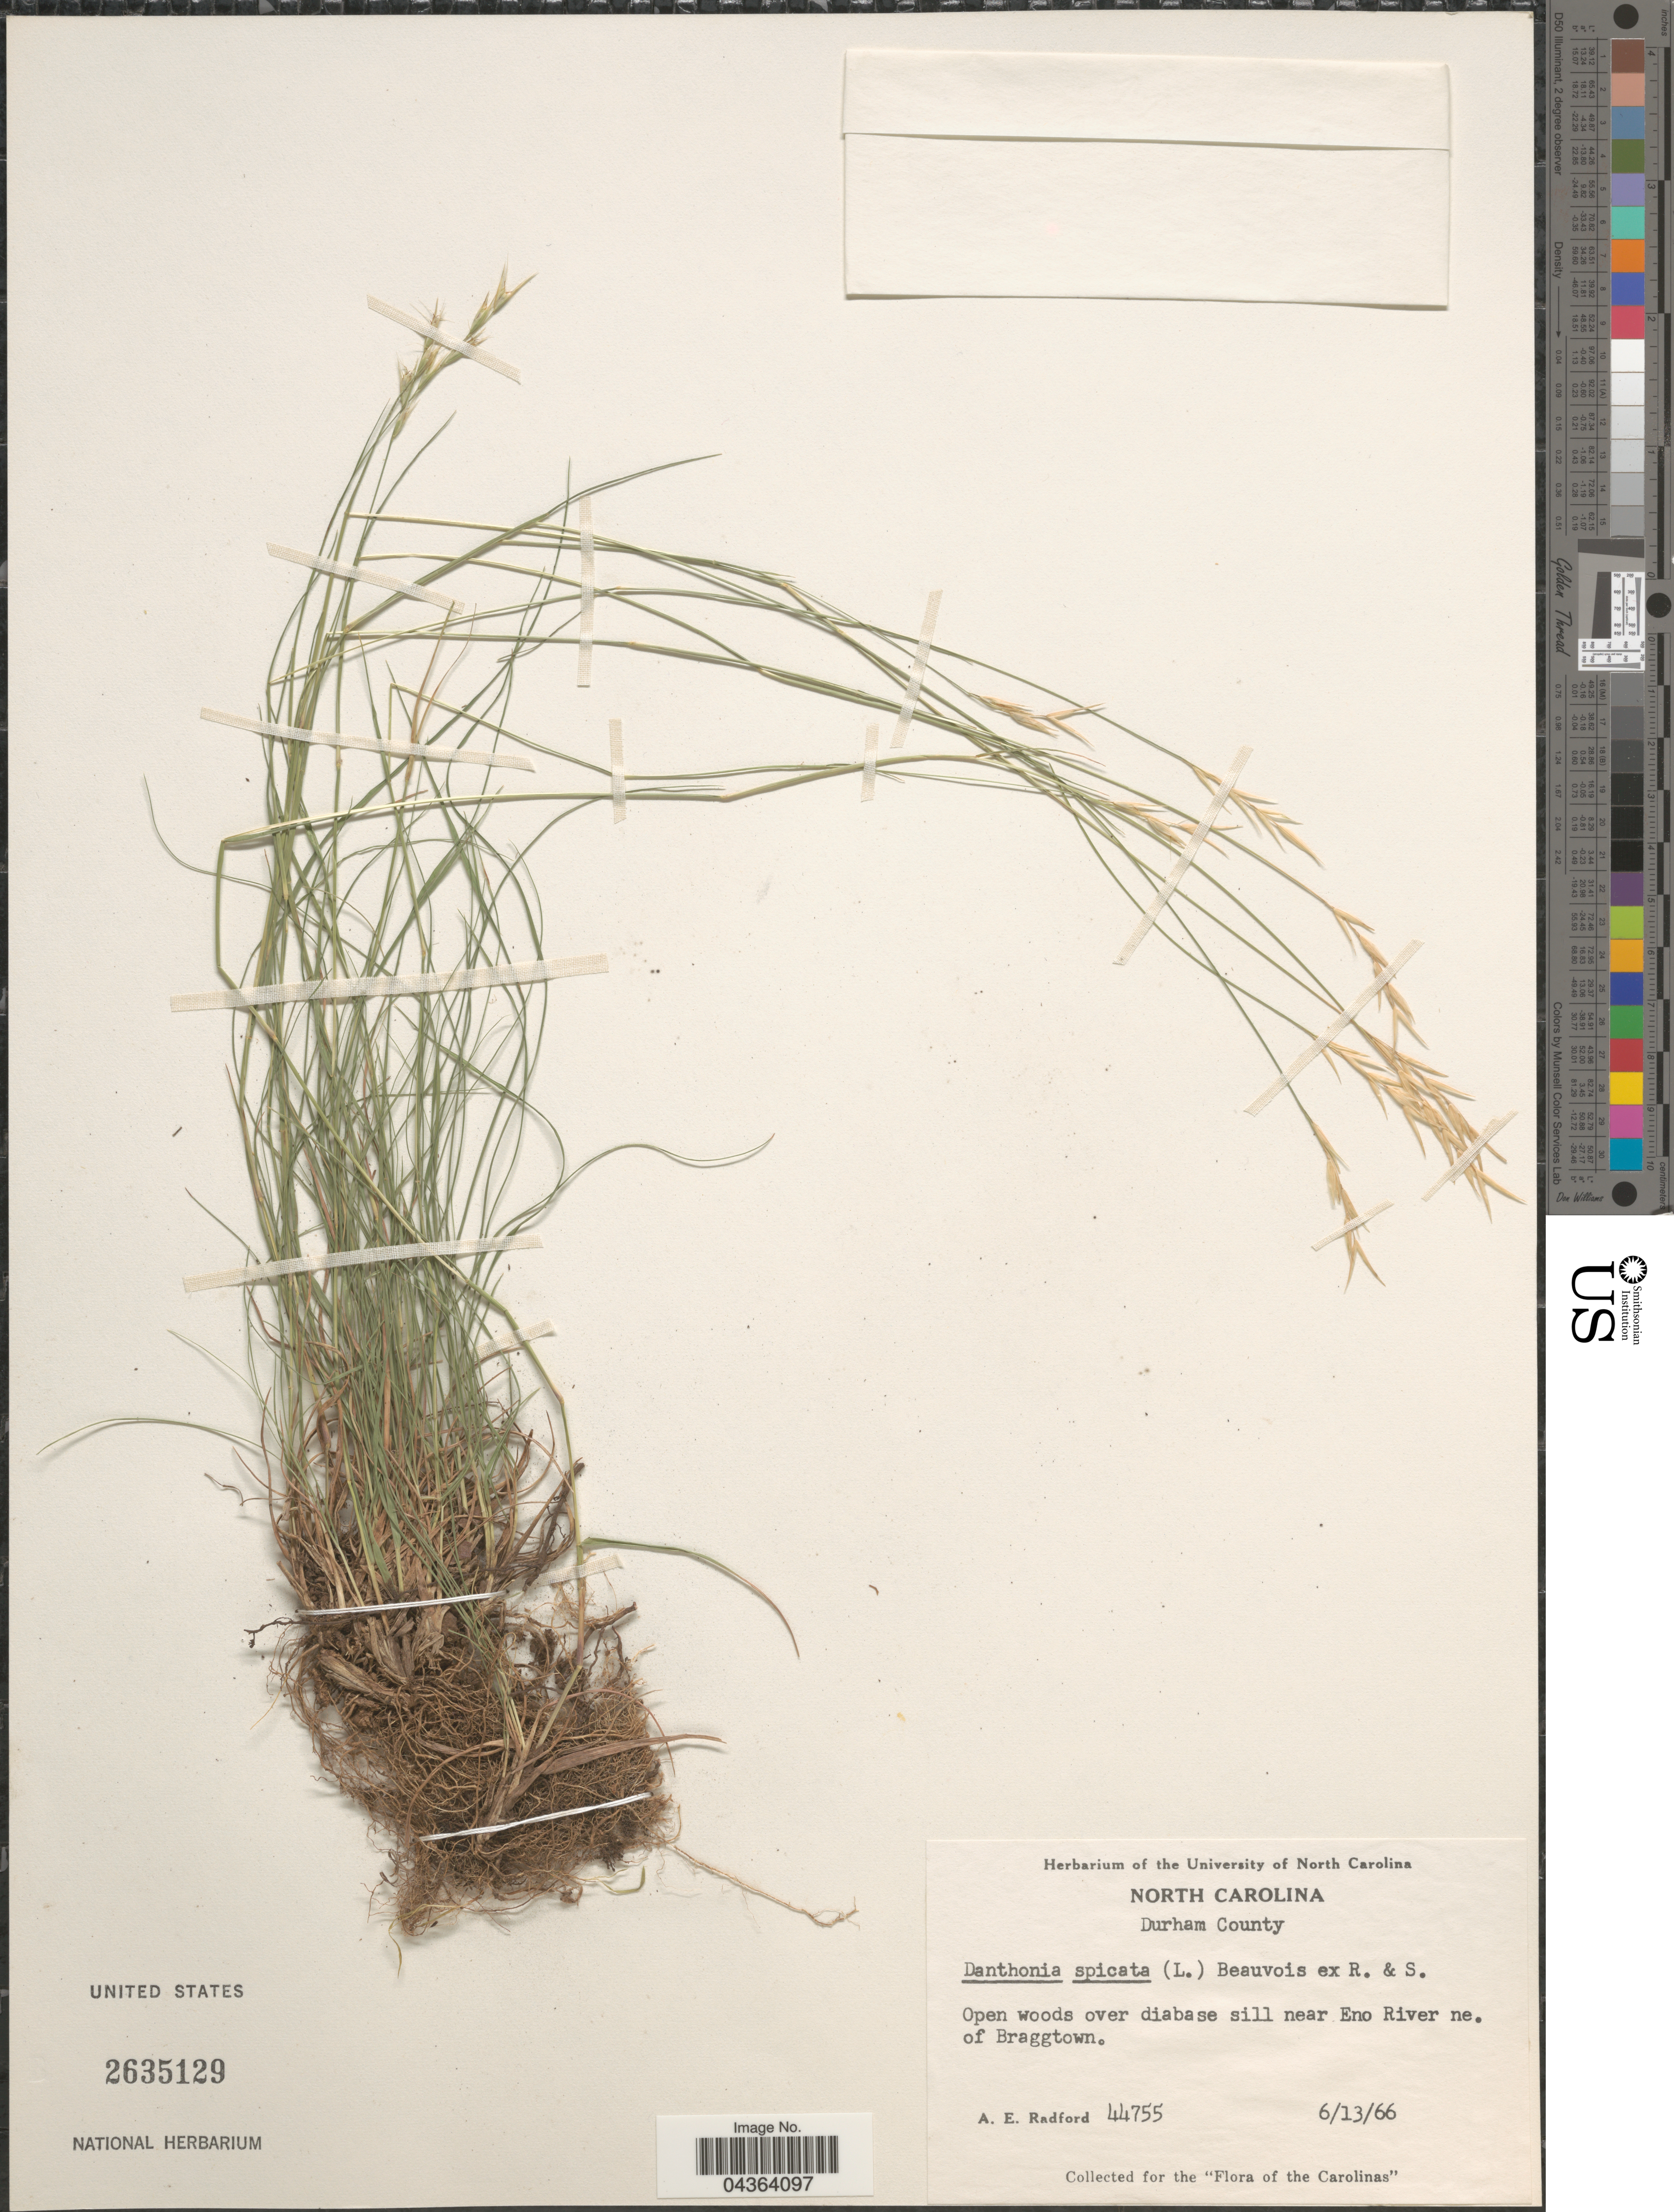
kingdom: Plantae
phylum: Tracheophyta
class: Liliopsida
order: Poales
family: Poaceae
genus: Danthonia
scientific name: Danthonia spicata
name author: (L.) P. Beauv. ex Roem. & Schult.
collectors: A. E. Radford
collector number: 44755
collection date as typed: Transcribed d/m/y: 13/6/66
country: United States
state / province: North Carolina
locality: Durham County. Open woods over diabase sill near Eno River ne. of Braggtown. Carolinas.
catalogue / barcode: US 2635129